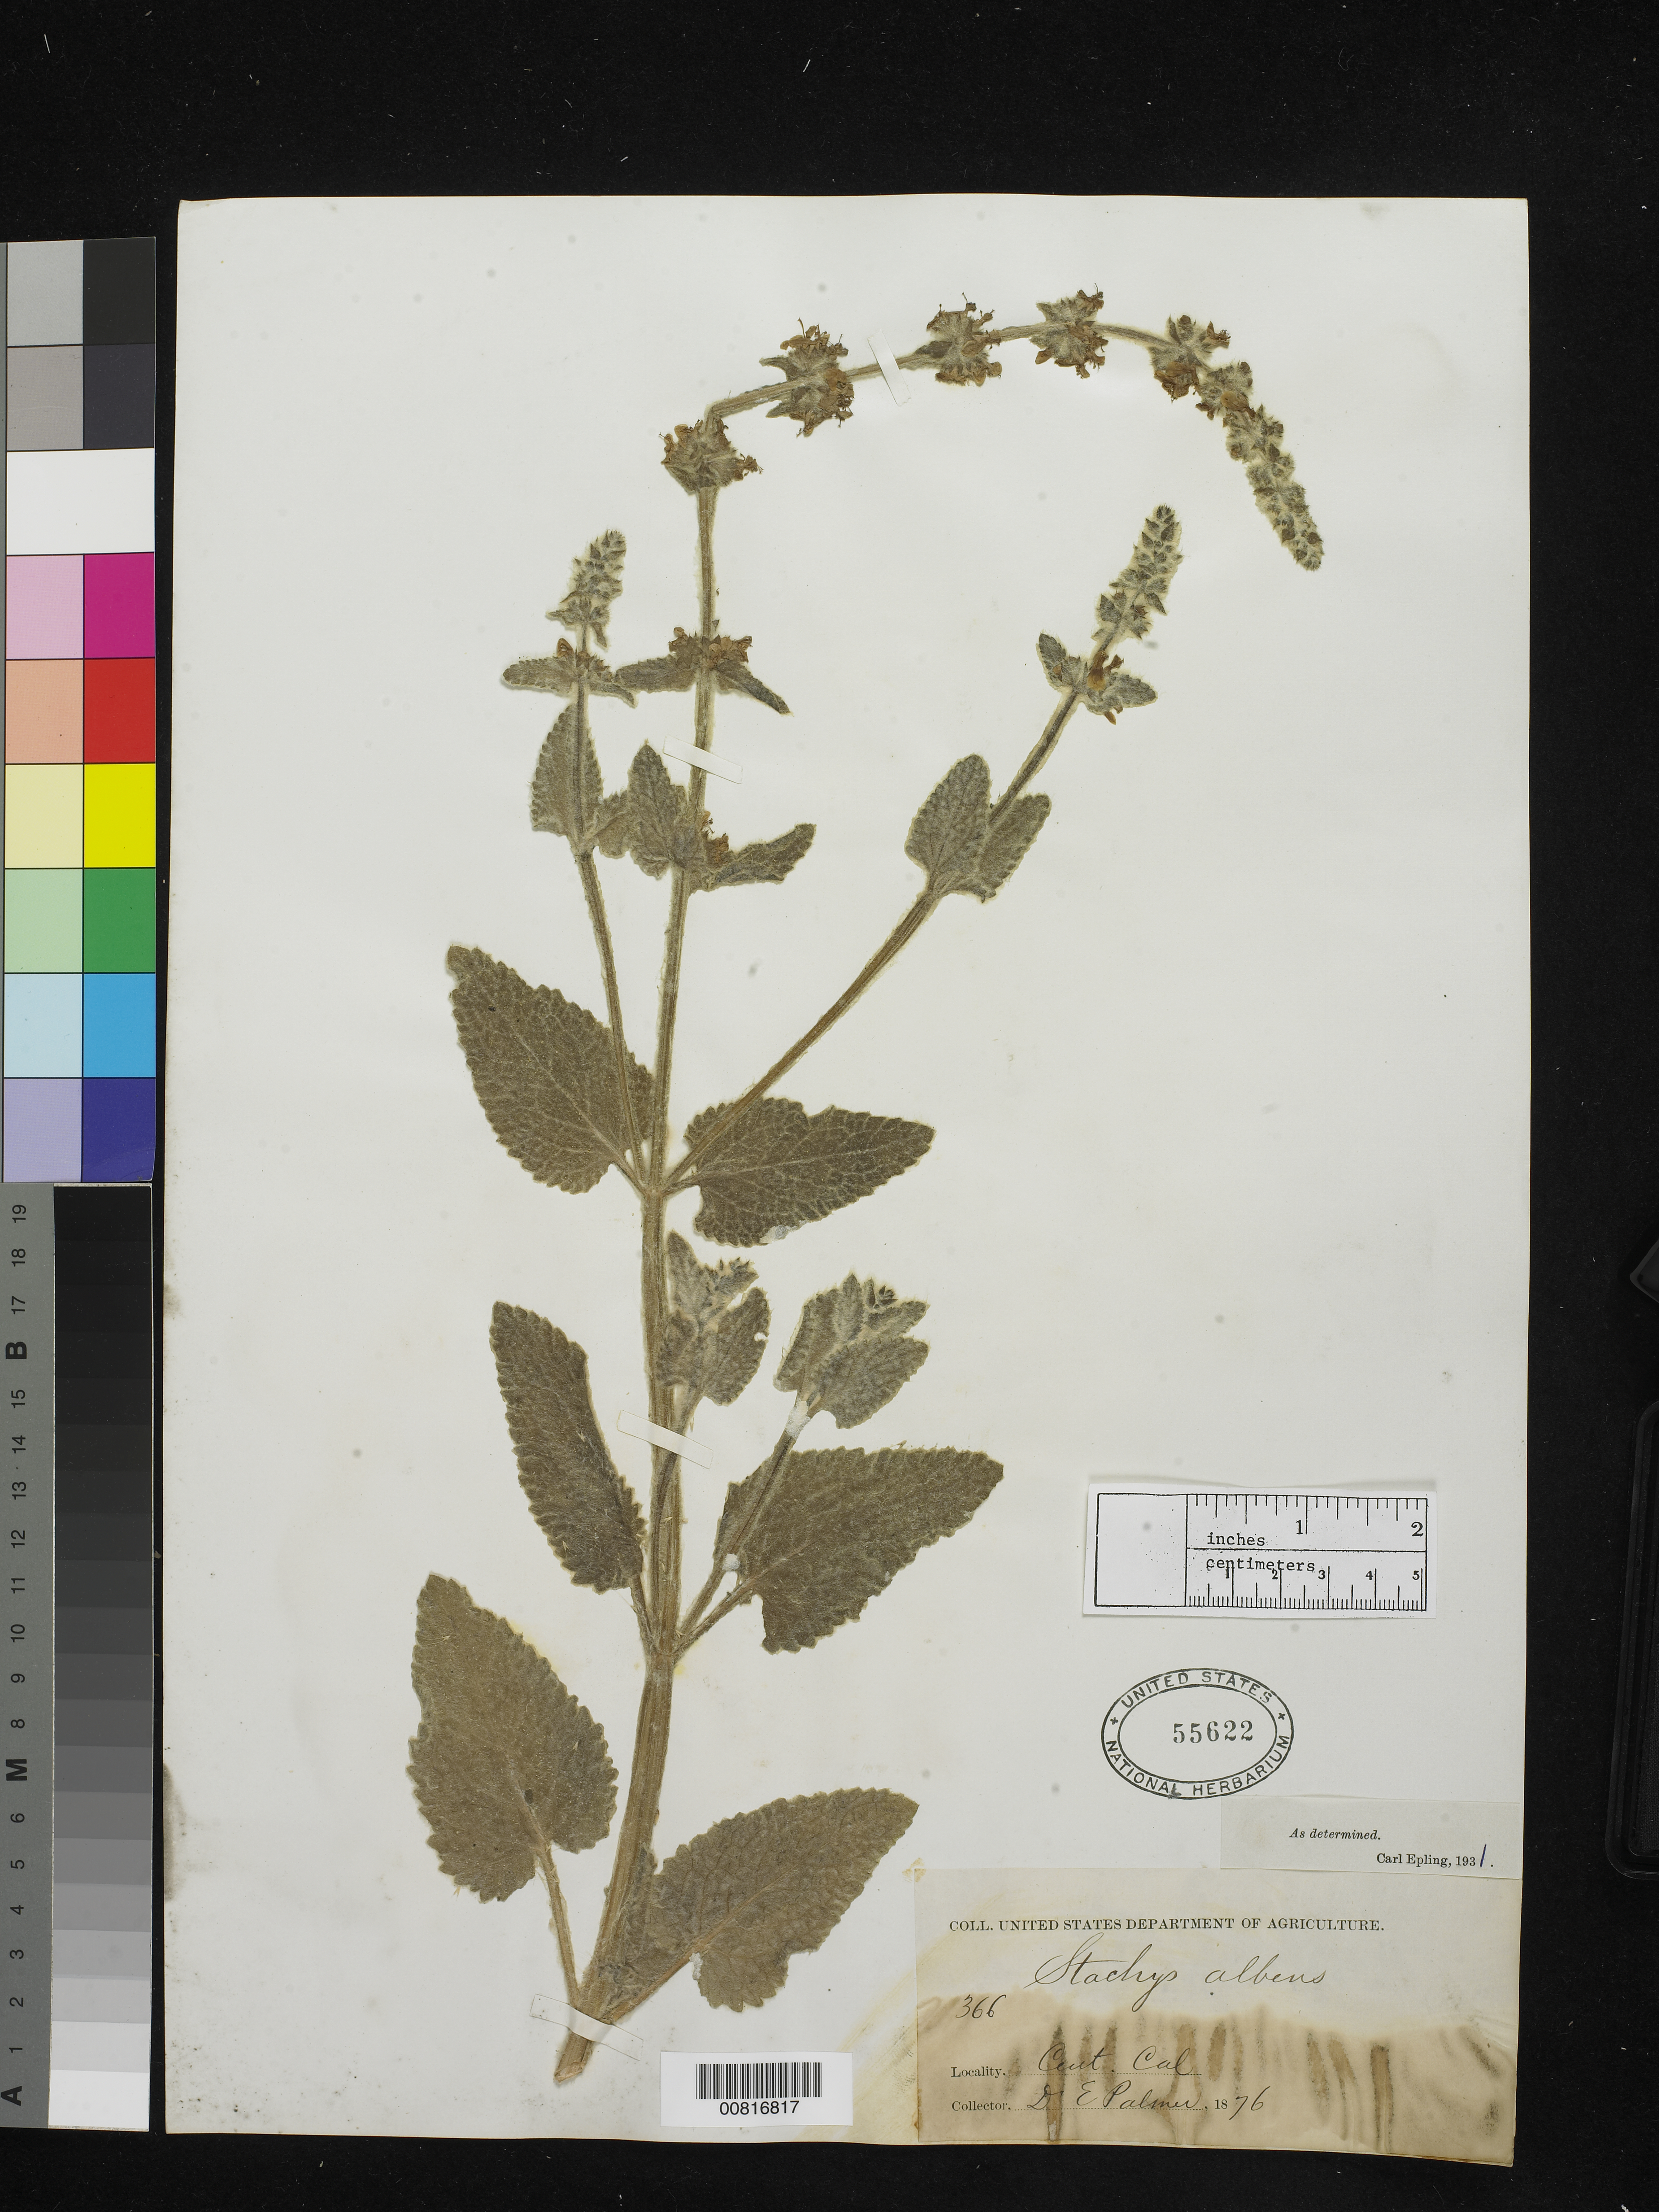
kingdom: Plantae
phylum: Tracheophyta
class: Magnoliopsida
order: Lamiales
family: Lamiaceae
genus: Stachys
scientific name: Stachys albens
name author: A. Gray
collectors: E. Palmer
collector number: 366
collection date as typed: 1876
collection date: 1876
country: United States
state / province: California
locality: Central California.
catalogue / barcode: US 55622